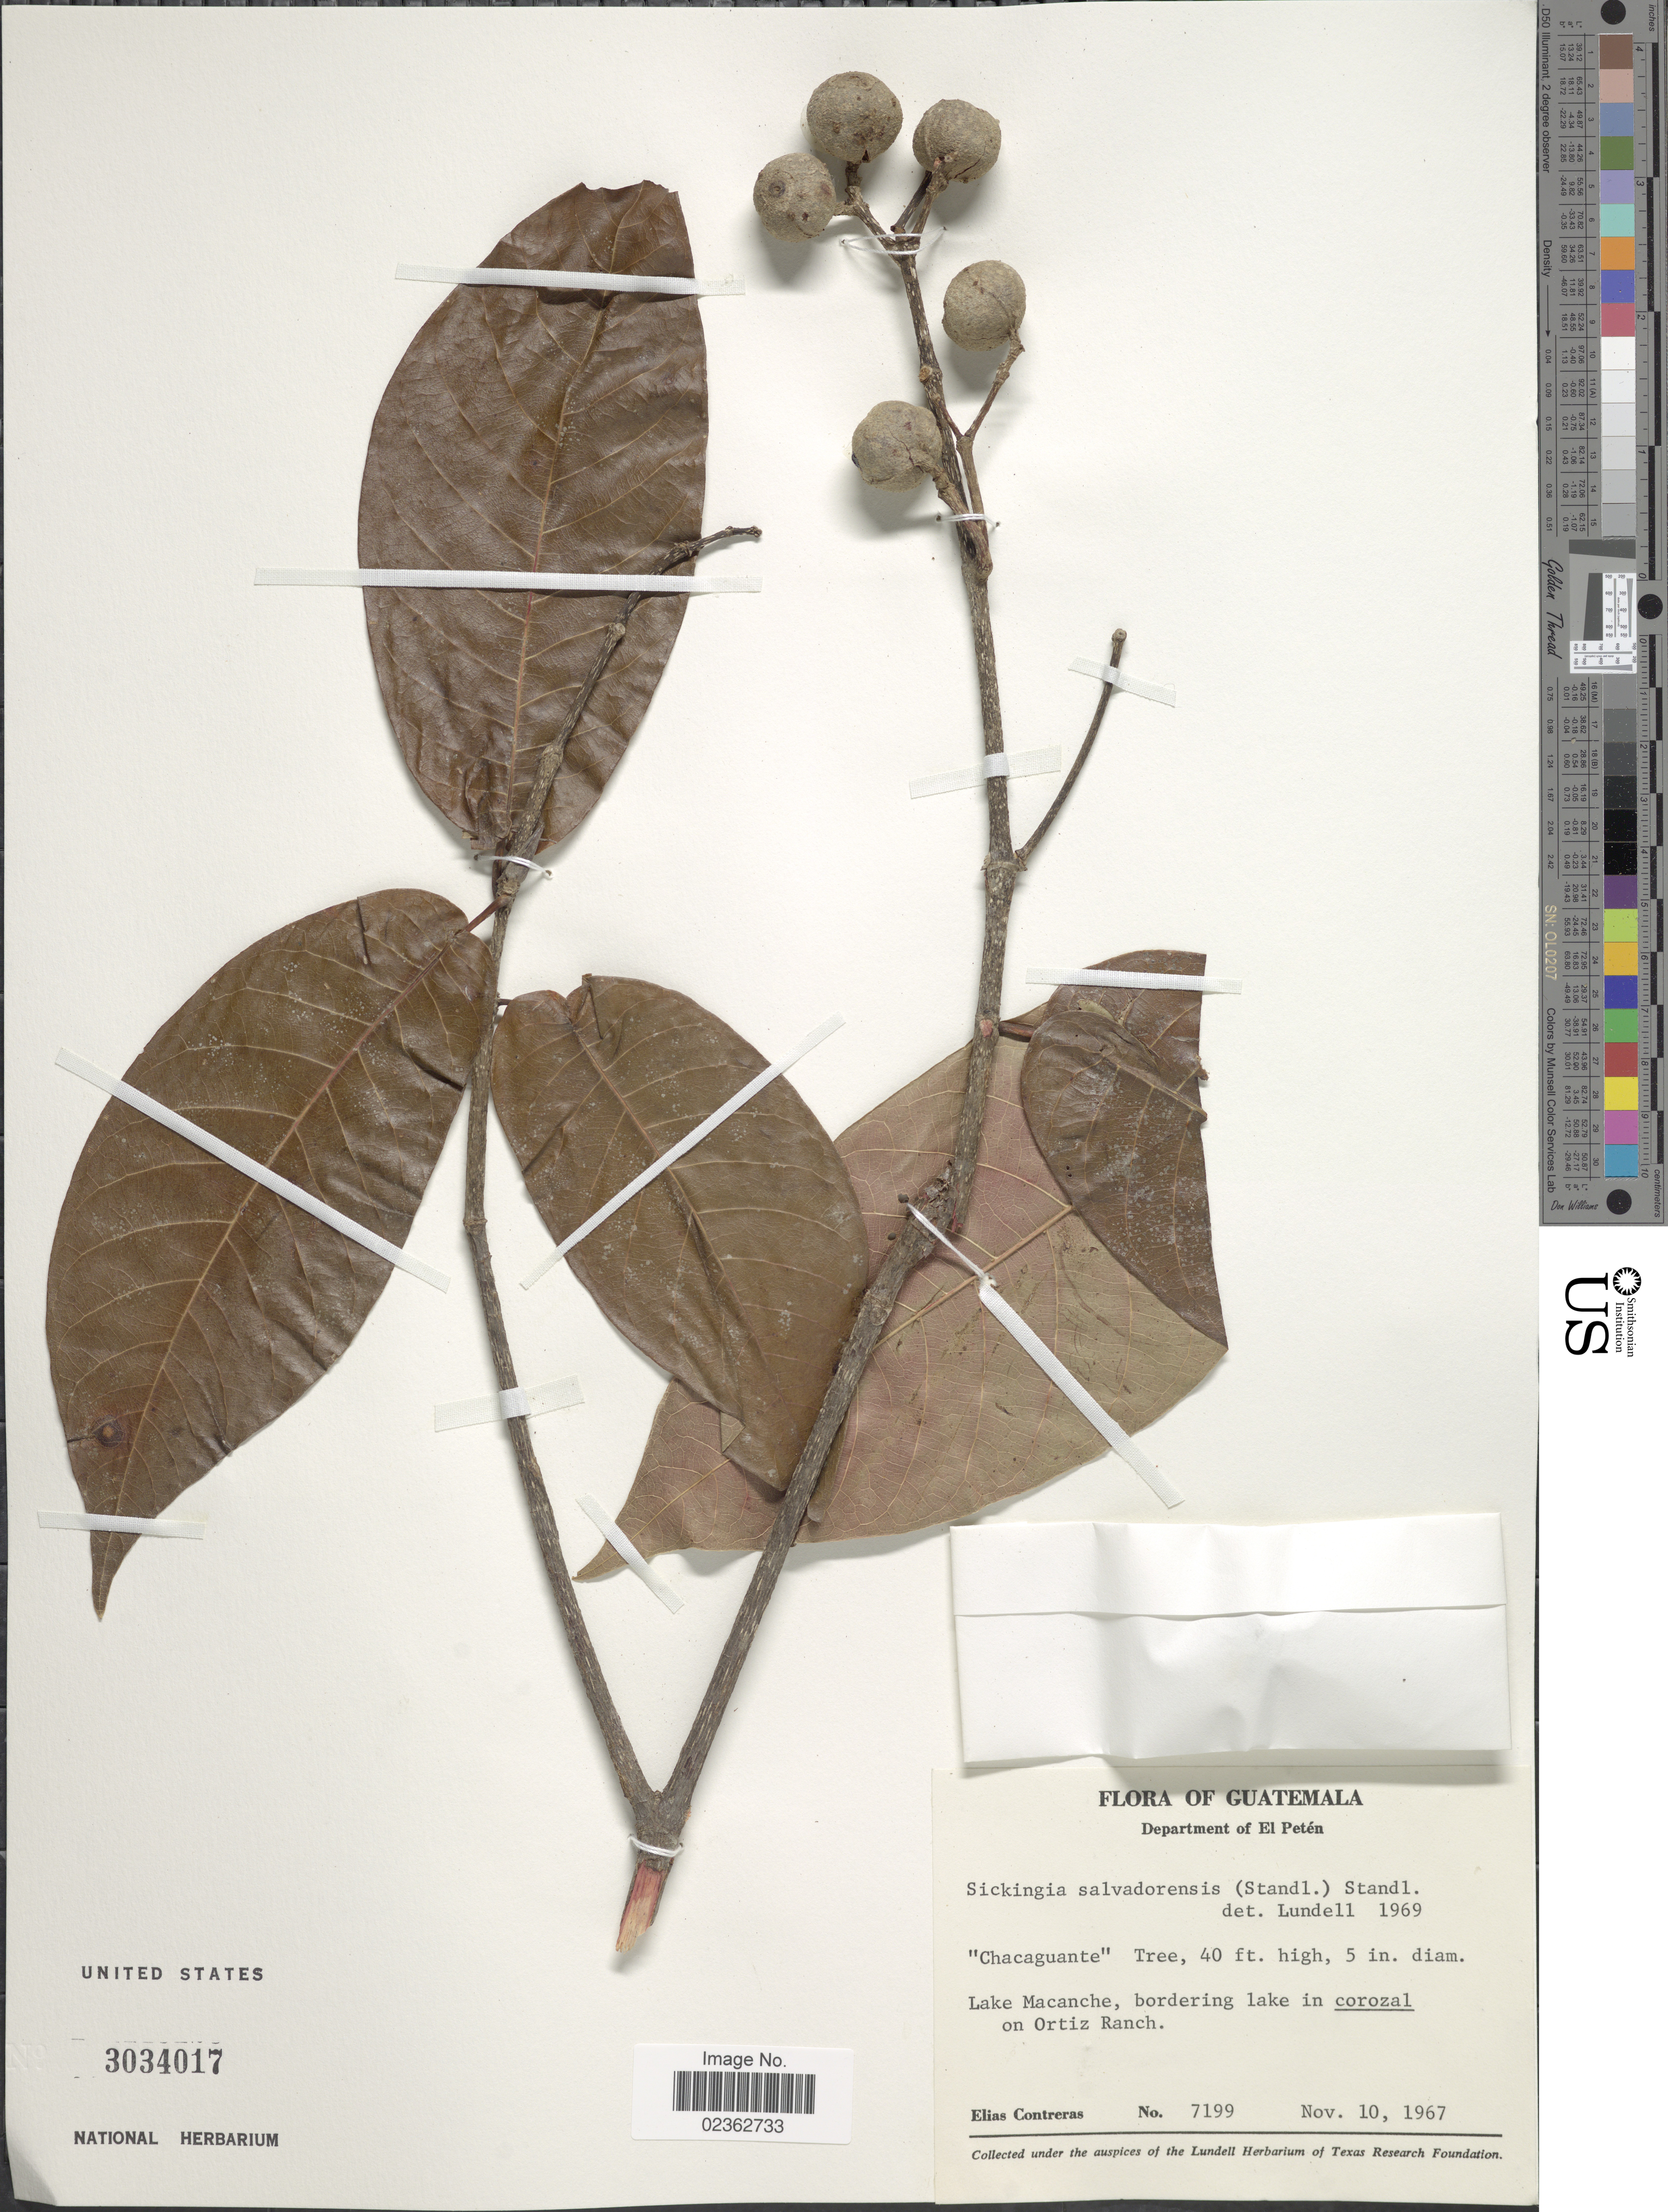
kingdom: Plantae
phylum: Tracheophyta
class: Magnoliopsida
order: Gentianales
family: Rubiaceae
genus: Simira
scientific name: Simira salvadorensis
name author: Standl.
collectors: E. Contreras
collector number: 7199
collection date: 1967-11-10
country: Guatemala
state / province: El Petén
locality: Lake Macanche, brodering lake in corozal on Ortiz Ranch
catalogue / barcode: US 3034017